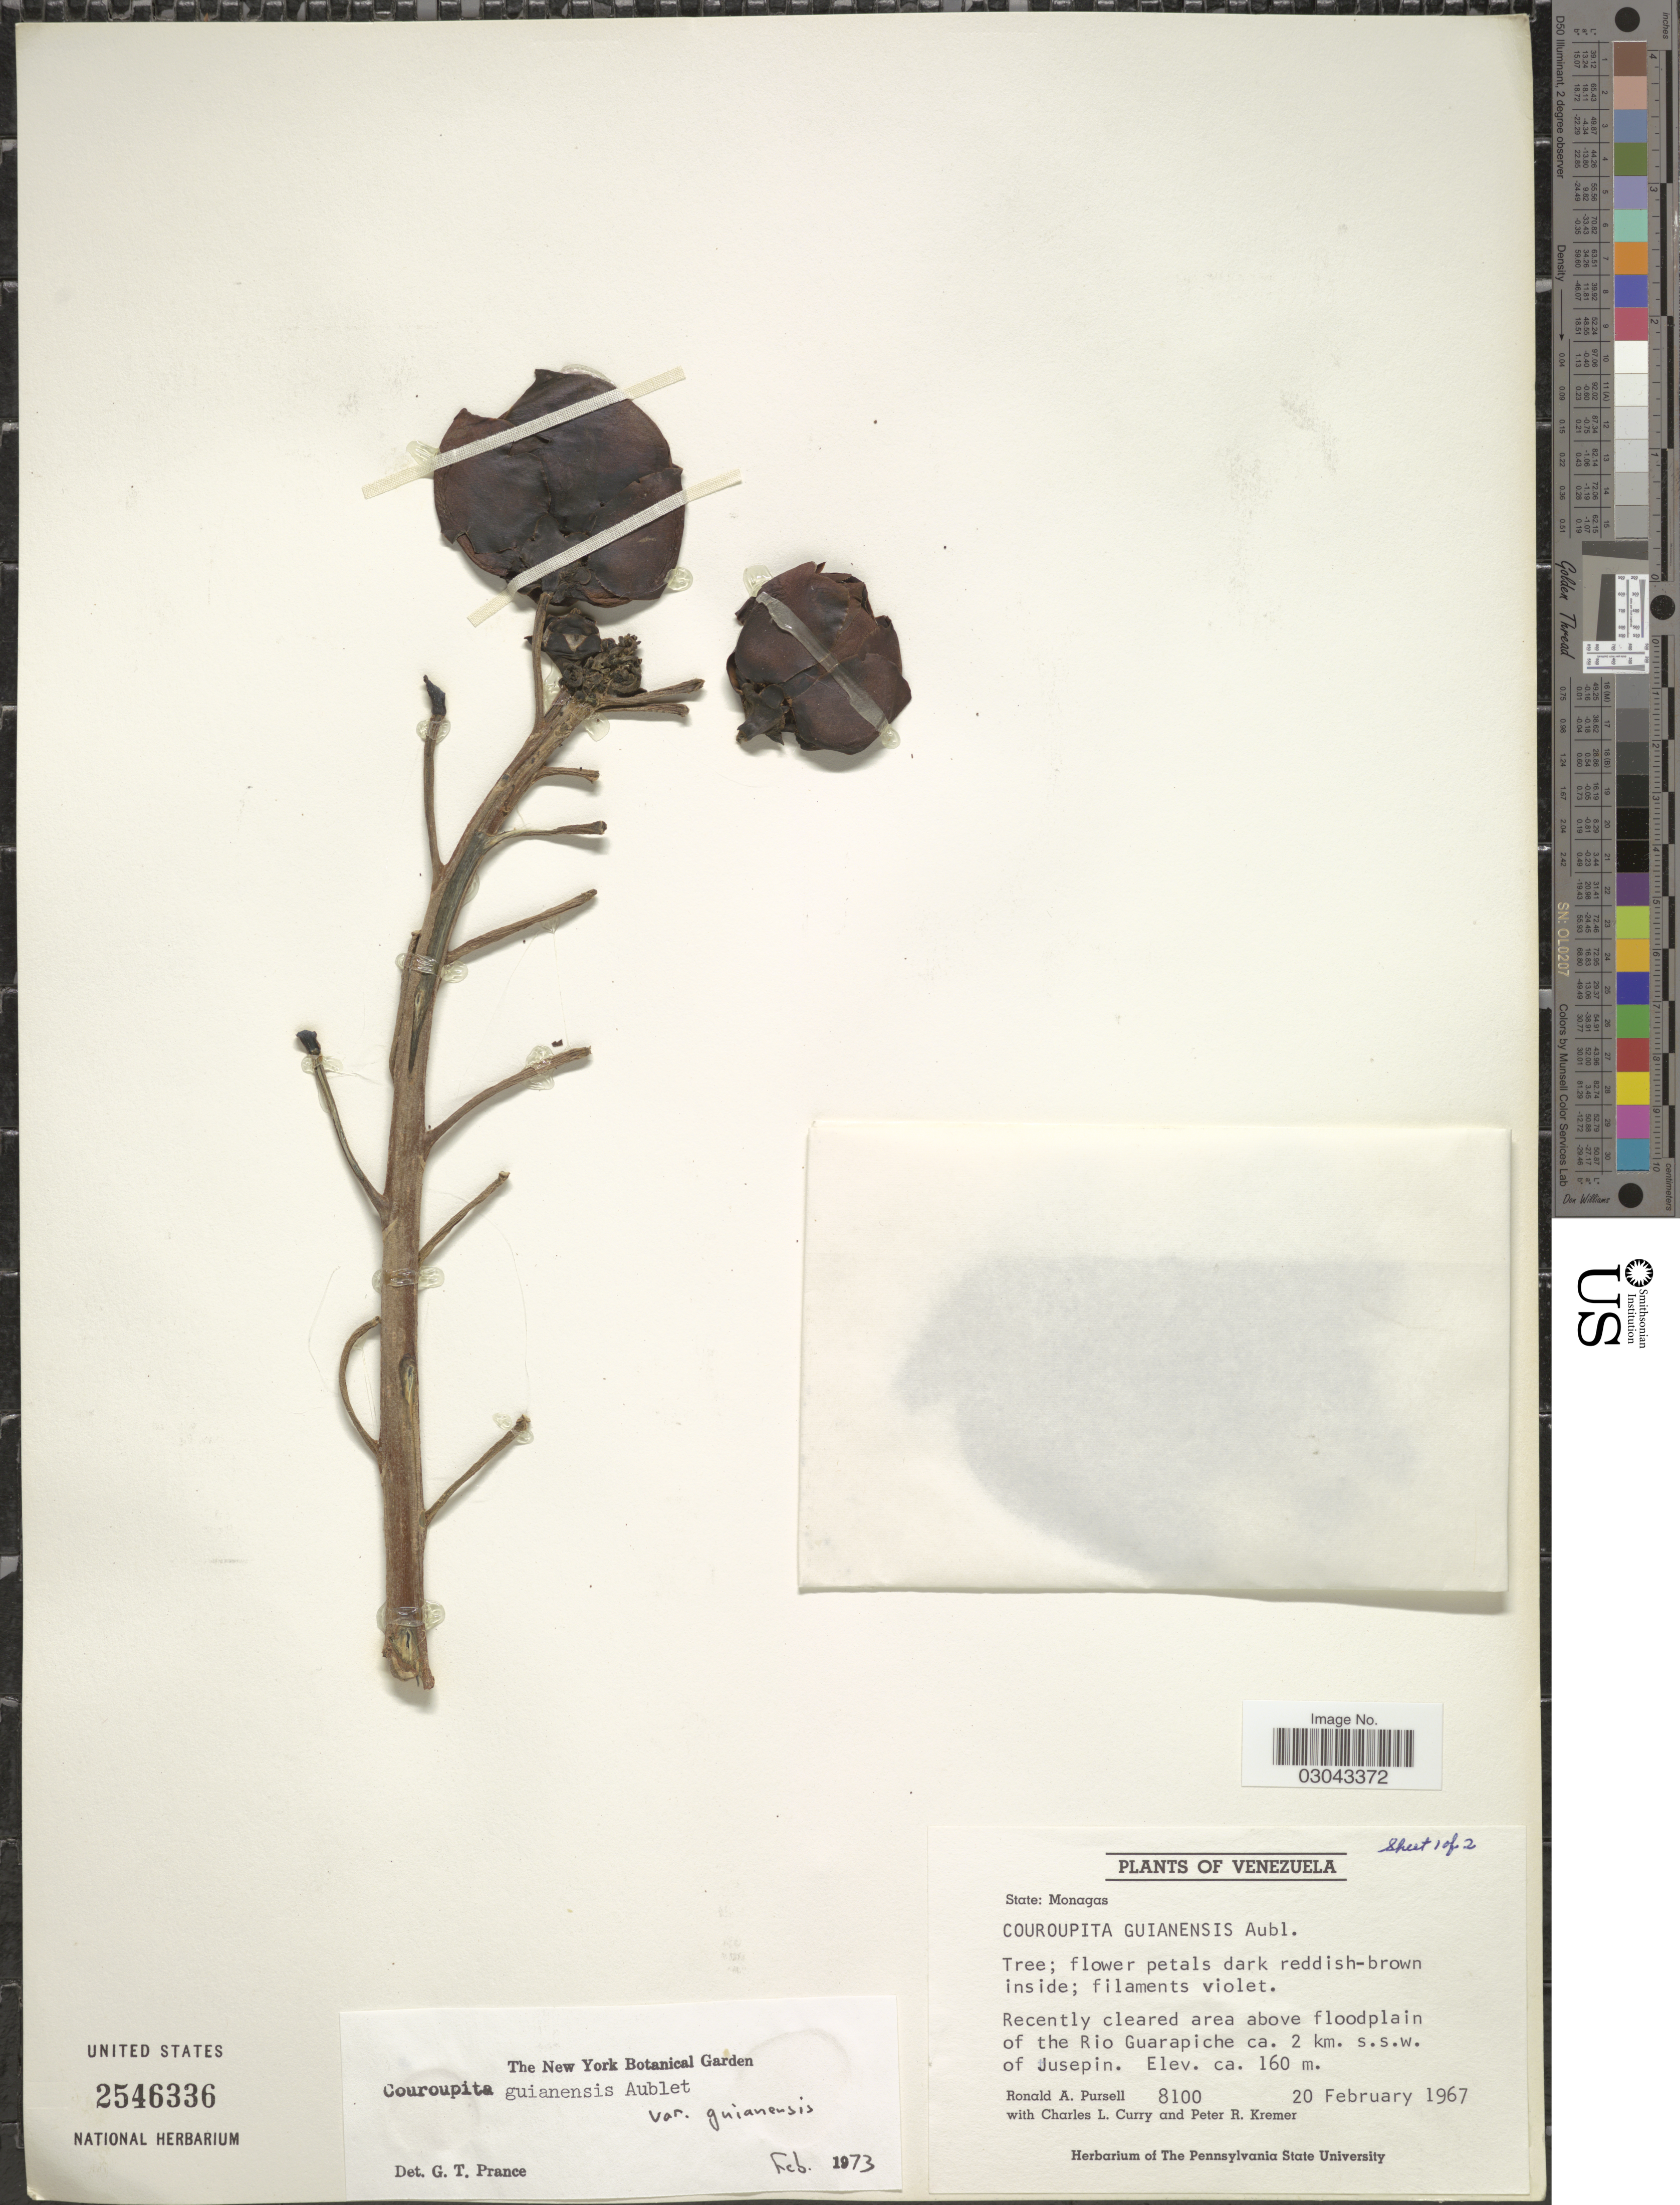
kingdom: Plantae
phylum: Tracheophyta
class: Magnoliopsida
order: Ericales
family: Lecythidaceae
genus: Couroupita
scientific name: Couroupita guianensis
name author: Aubl.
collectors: R. A. Pursell, C. L. Curry & P. Kremer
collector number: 8100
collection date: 1967-02-20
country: Venezuela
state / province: Monagas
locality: Recently cleared area above floodplain of the Rio Guarapiche ca. 2 km. s.s.w. of Jusepin.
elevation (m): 160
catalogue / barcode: US 2546336